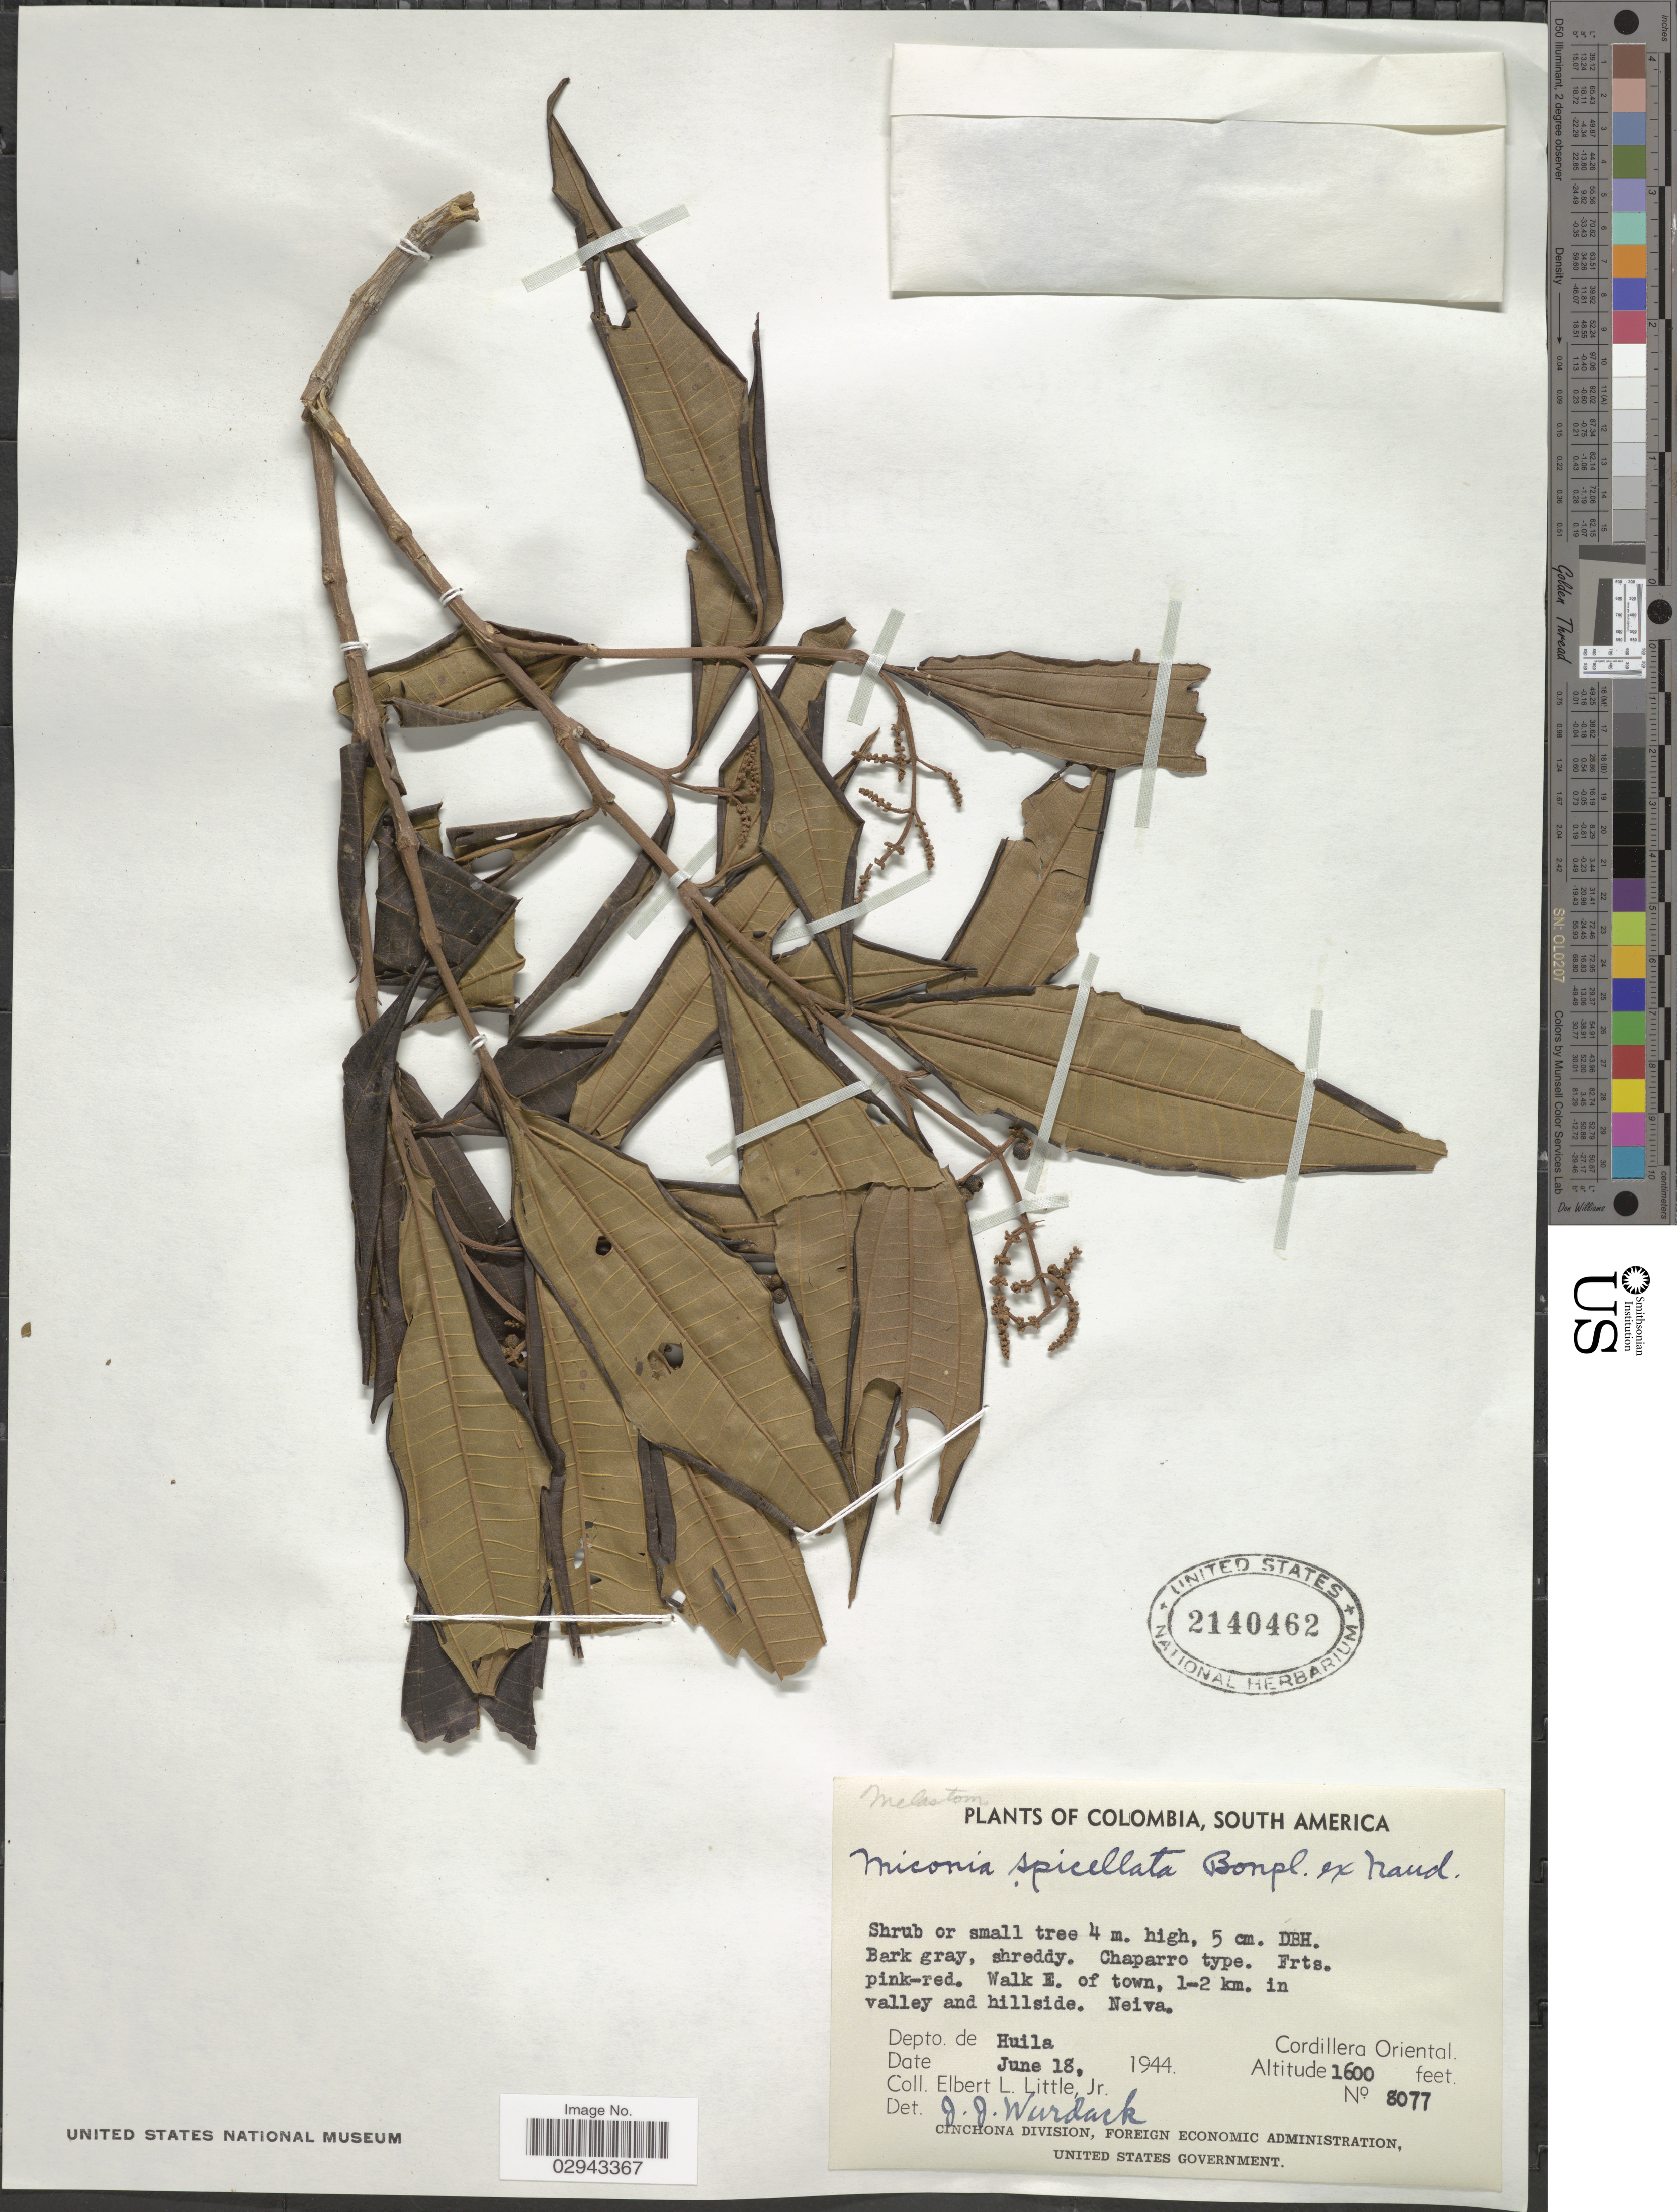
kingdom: Plantae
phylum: Tracheophyta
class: Magnoliopsida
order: Myrtales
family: Melastomataceae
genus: Miconia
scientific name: Miconia spicellata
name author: Bonpl. ex Naudin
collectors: E. L. Little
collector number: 8077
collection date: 1944-06-18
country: Colombia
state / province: Huila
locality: Walk E. of town, 1-2 km. in valley and hillside. Neiva. Depto. de Huila. Cordillera Oriental.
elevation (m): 488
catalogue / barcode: US 2140462